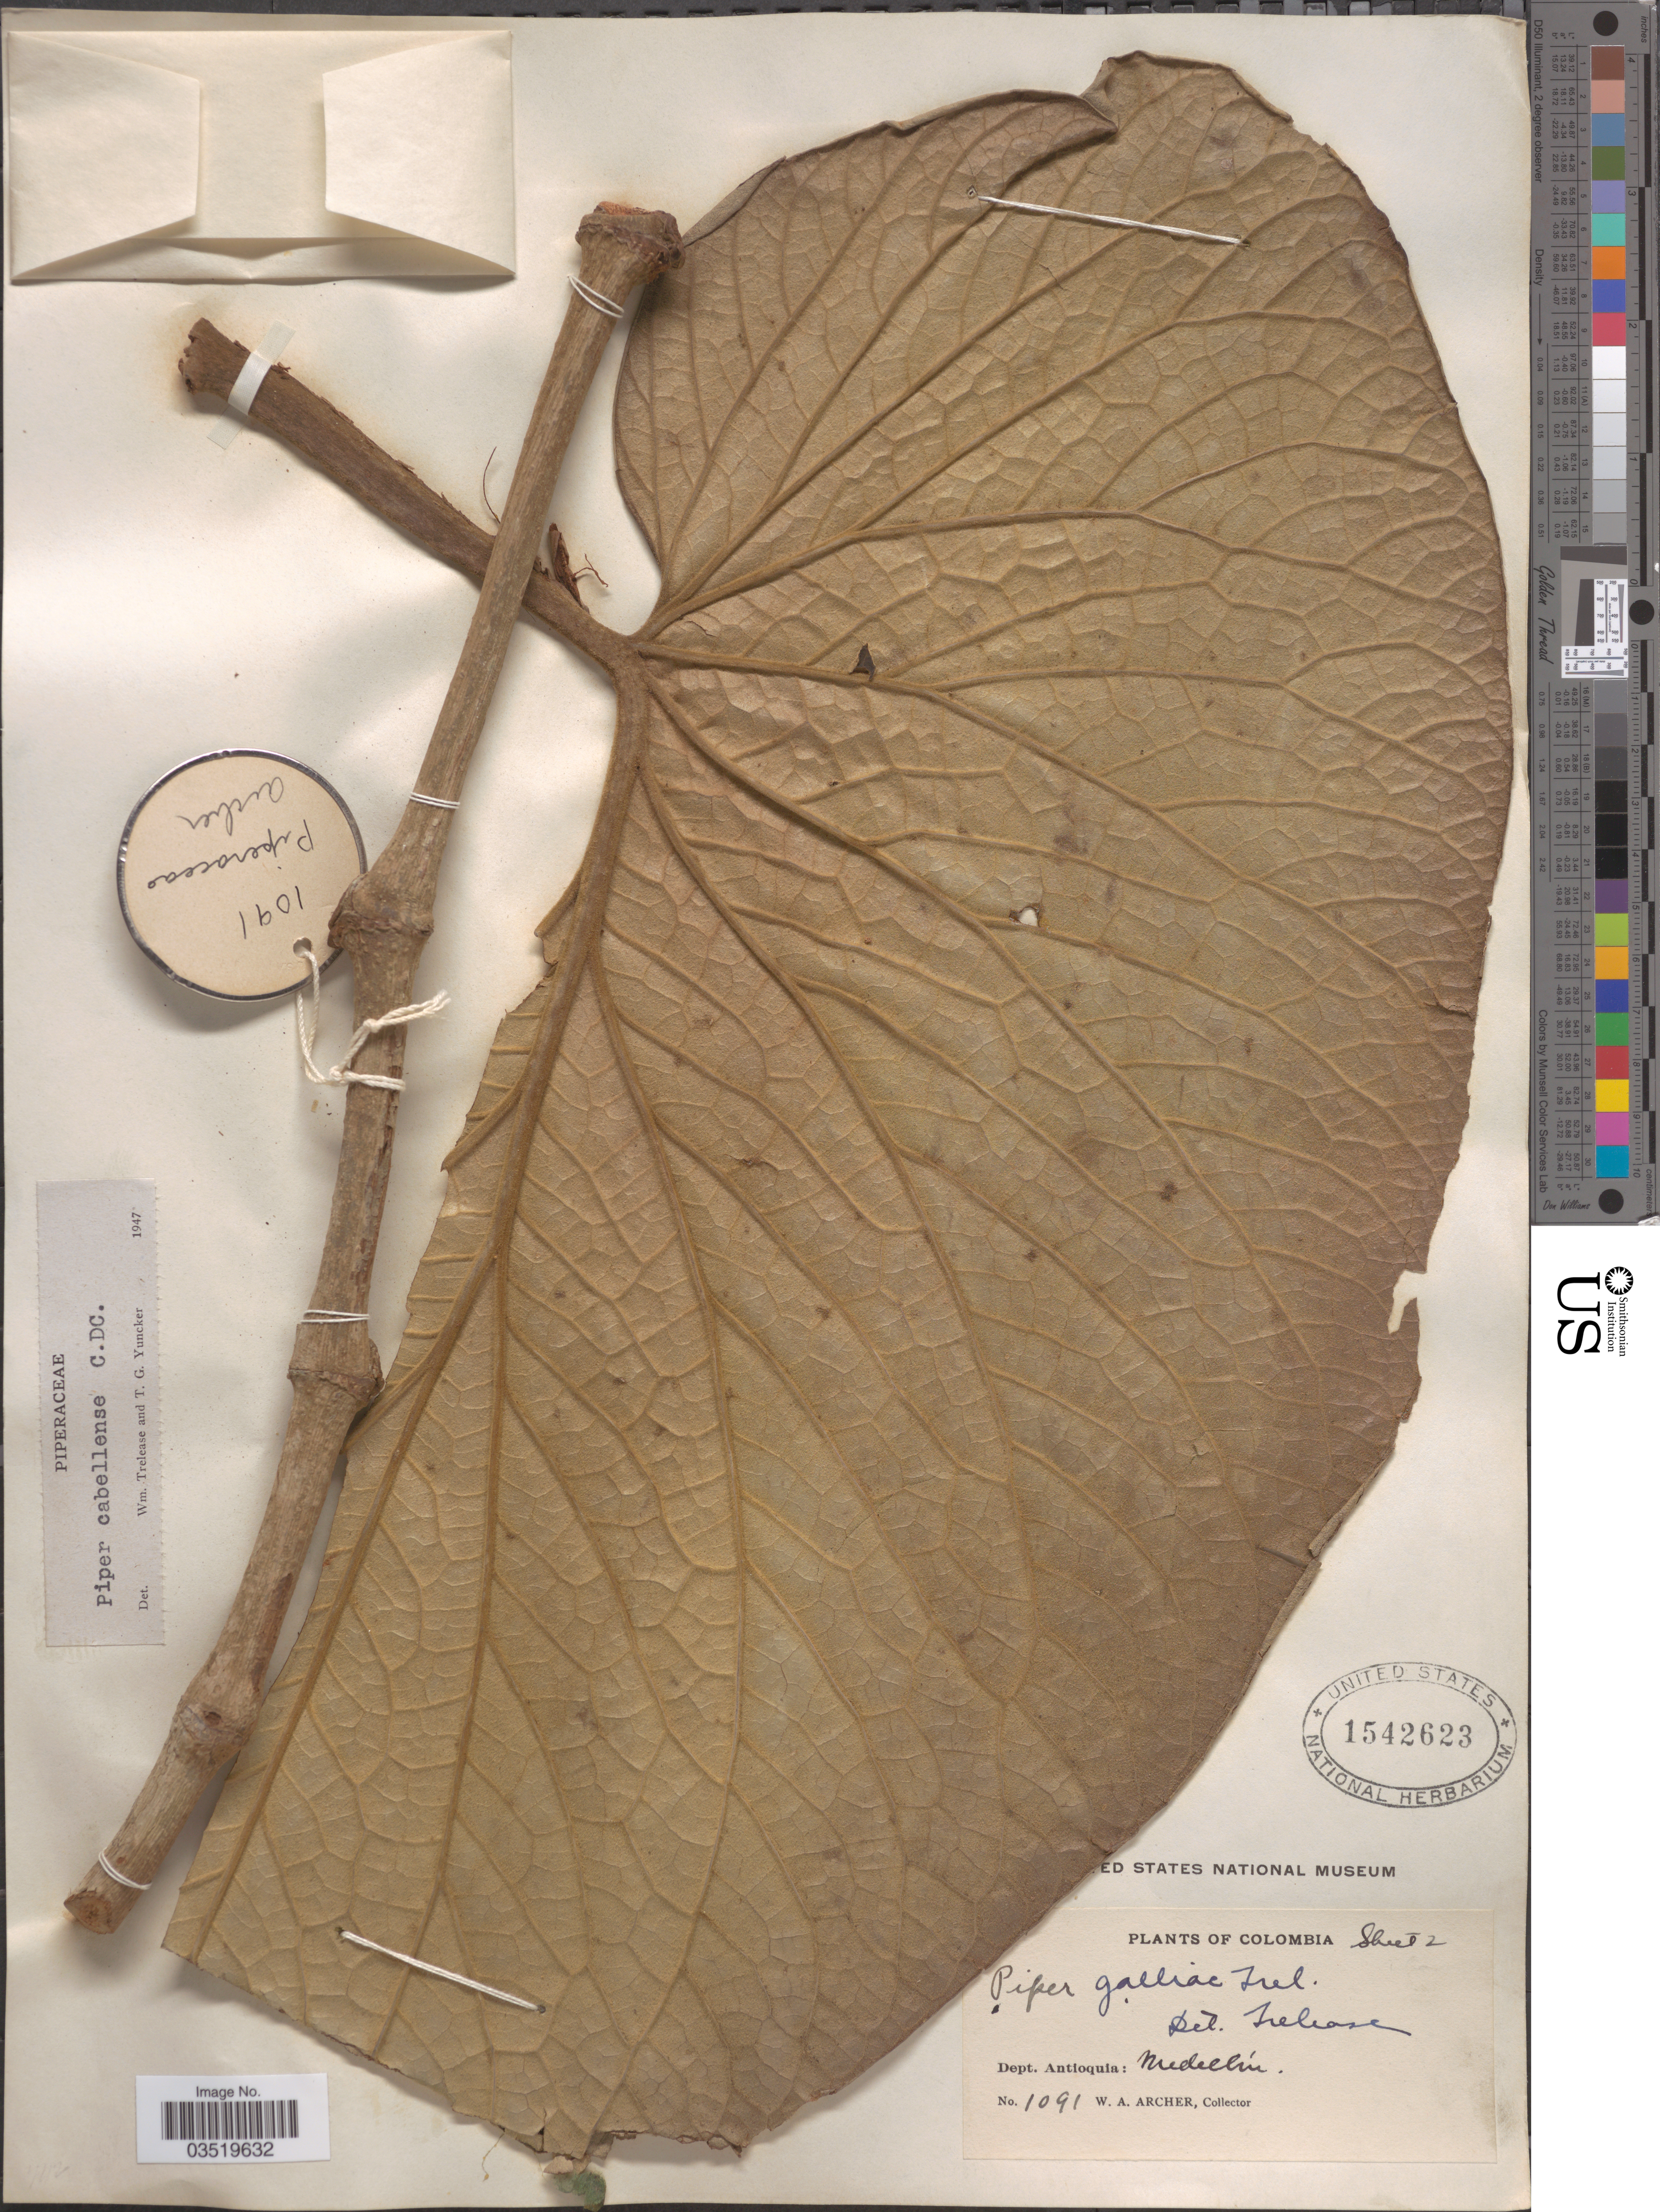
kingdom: Plantae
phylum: Tracheophyta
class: Magnoliopsida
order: Piperales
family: Piperaceae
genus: Piper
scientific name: Piper cernuum var. cernuum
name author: Vell.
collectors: W. Archer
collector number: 1091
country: Colombia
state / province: Antioquia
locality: Dept. Antioquia: Medellín.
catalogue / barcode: US 1542623